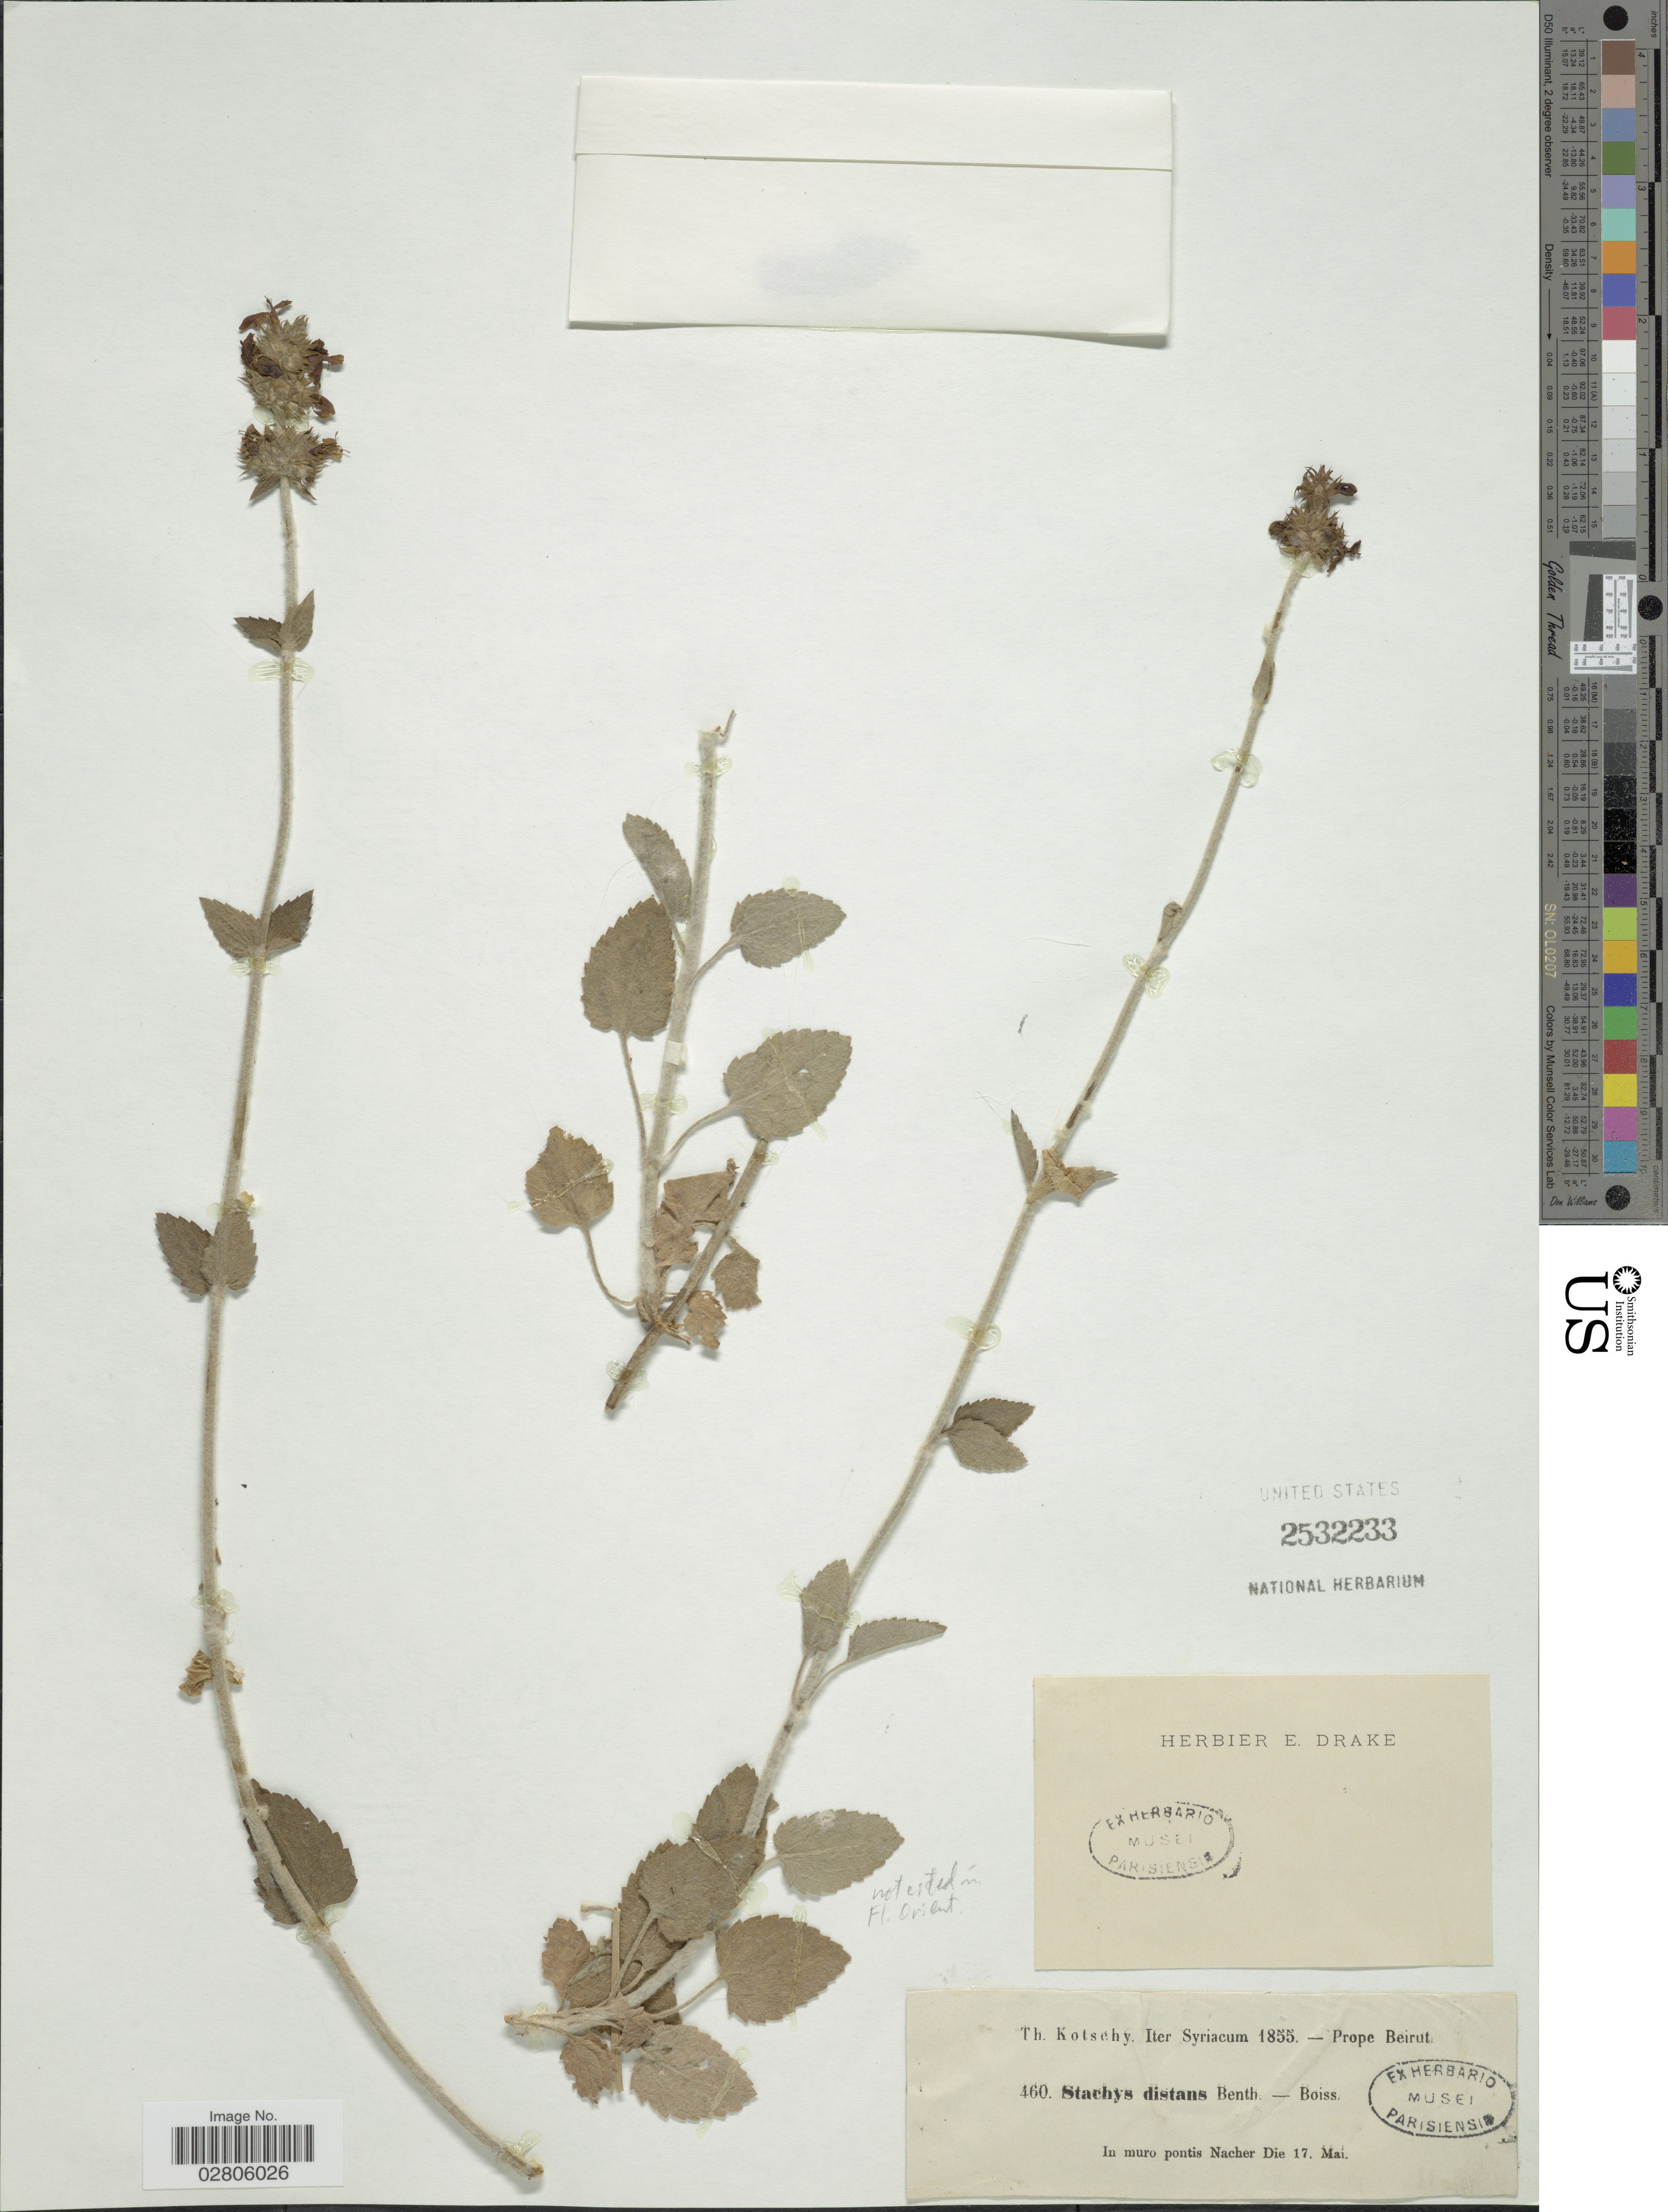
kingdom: Plantae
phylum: Tracheophyta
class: Magnoliopsida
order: Lamiales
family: Lamiaceae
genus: Salvia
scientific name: Salvia distans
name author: (Moench) Pohl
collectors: K. G. Kotschy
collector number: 460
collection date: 1855-05-17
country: Lebanon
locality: Prope Beirut, In muro pontis Nacher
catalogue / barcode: US 2532233